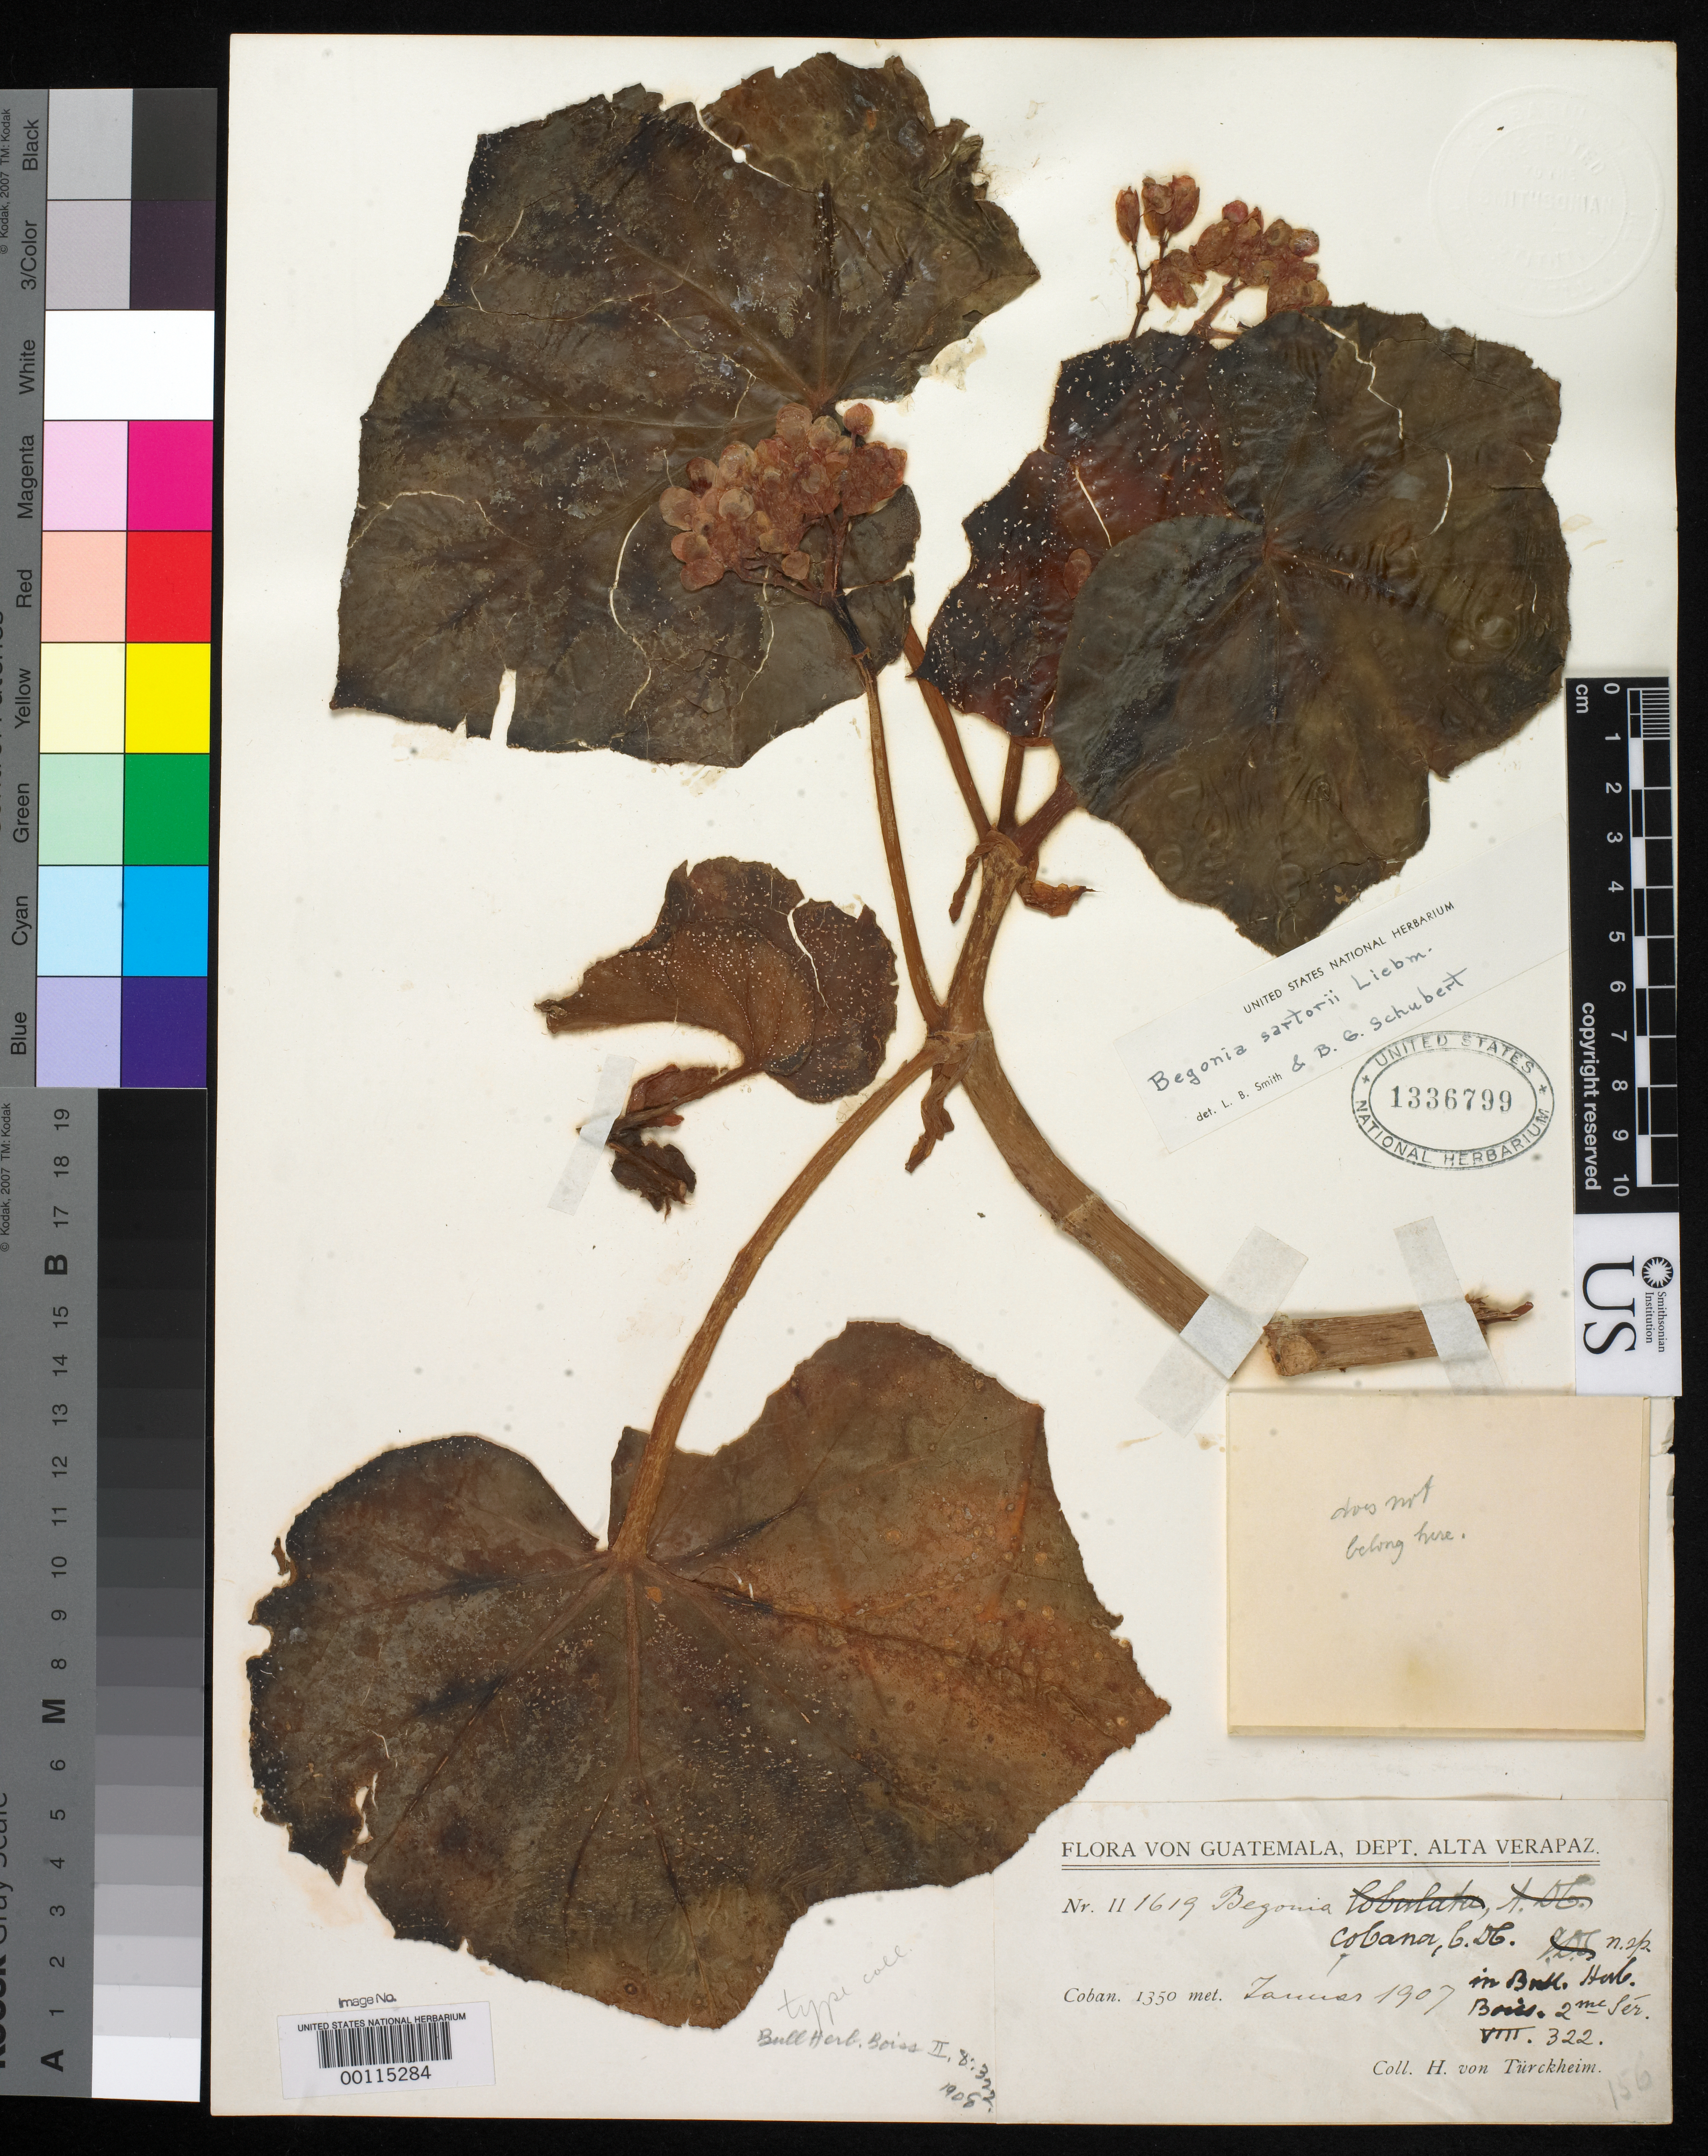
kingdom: Plantae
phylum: Tracheophyta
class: Magnoliopsida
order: Cucurbitales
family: Begoniaceae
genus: Begonia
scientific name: Begonia cobana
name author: C. DC.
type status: Isosyntype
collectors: H. von Türckheim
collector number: II 1619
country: Guatemala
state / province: Alta Verapaz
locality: Cobán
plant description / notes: Lectotype collection is Tuerckheim II 1873 as designated by Burt-Utley (1985).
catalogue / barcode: US 1336799